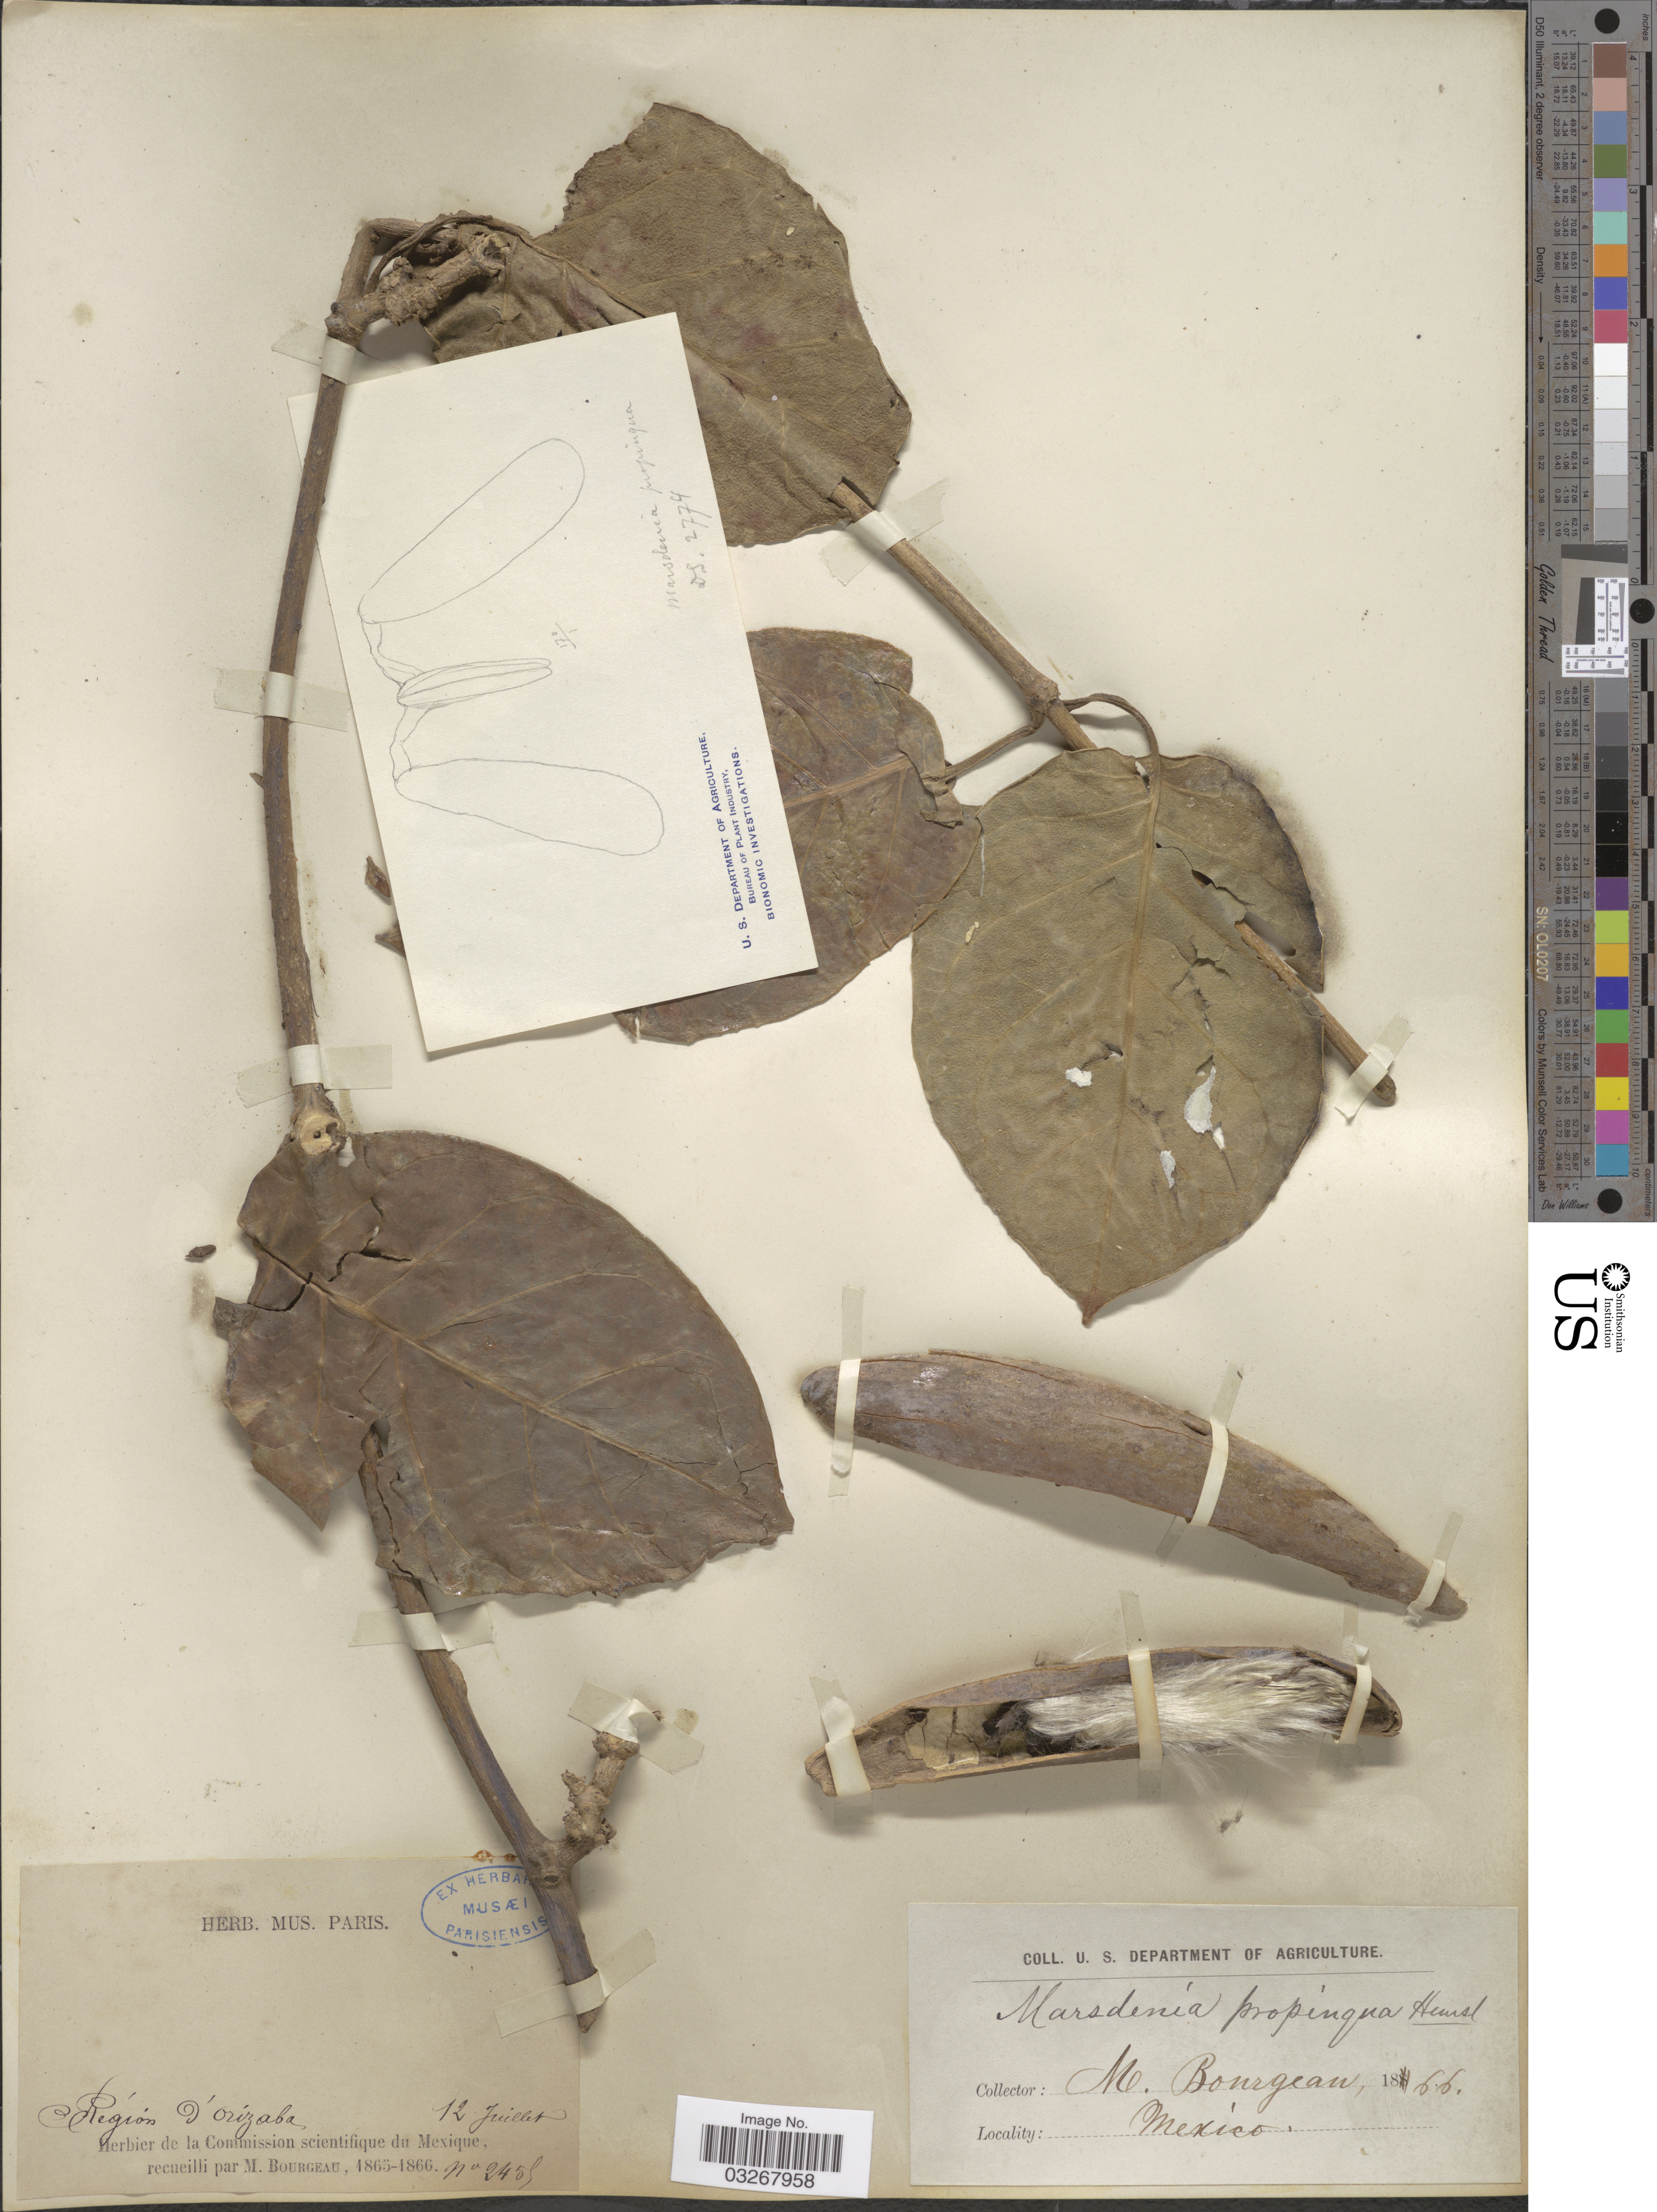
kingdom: Plantae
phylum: Tracheophyta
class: Magnoliopsida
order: Gentianales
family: Apocynaceae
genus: Marsdenia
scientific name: Marsdenia propinqua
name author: Hemsl.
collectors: M. Bourgeau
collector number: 2459*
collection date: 1866-07-12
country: Mexico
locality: Región d'Orizaba.